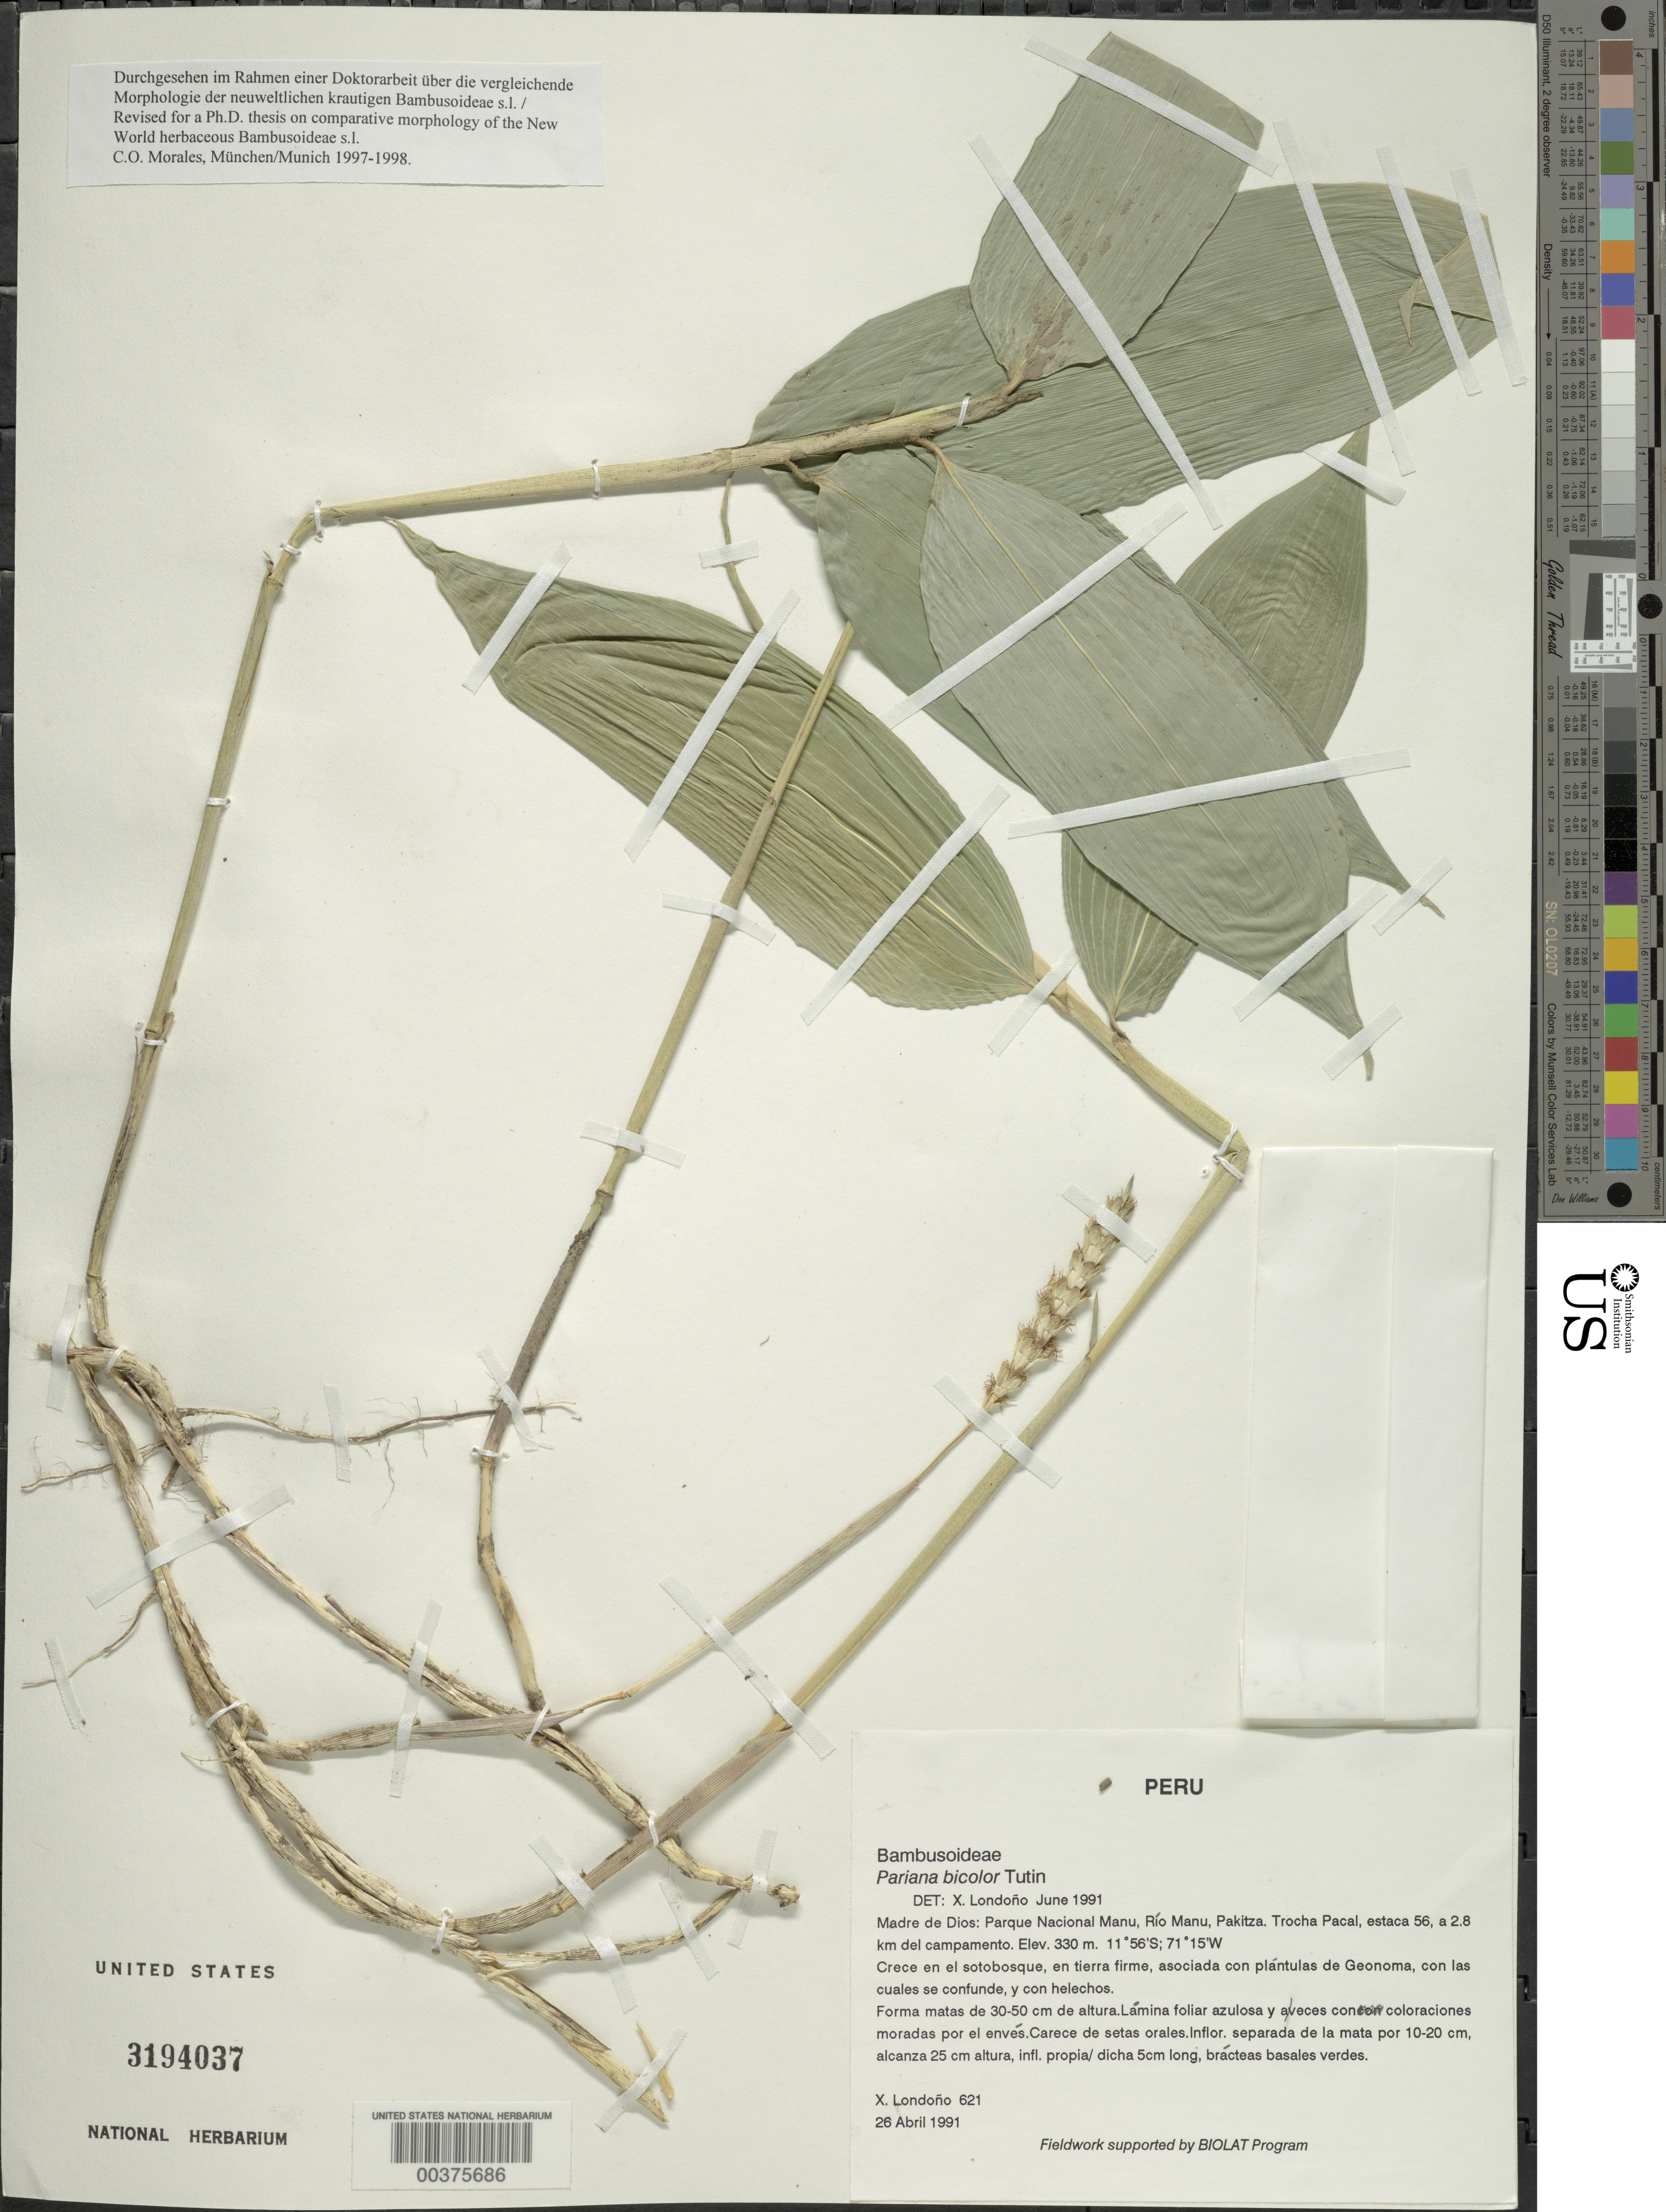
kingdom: Plantae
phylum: Tracheophyta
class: Liliopsida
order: Poales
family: Poaceae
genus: Pariana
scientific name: Pariana bicolor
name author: Tutin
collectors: X. Londoño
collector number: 621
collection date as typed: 26 Apr 1991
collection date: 1991-04-26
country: Peru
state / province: Madre de Dios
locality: Parque nacional manu, rio manu, pakitza; trocha pacal, estaca 56, a 2.8 km del campamento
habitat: En el sotobosque, en tierra firme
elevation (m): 330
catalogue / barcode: US 3194037